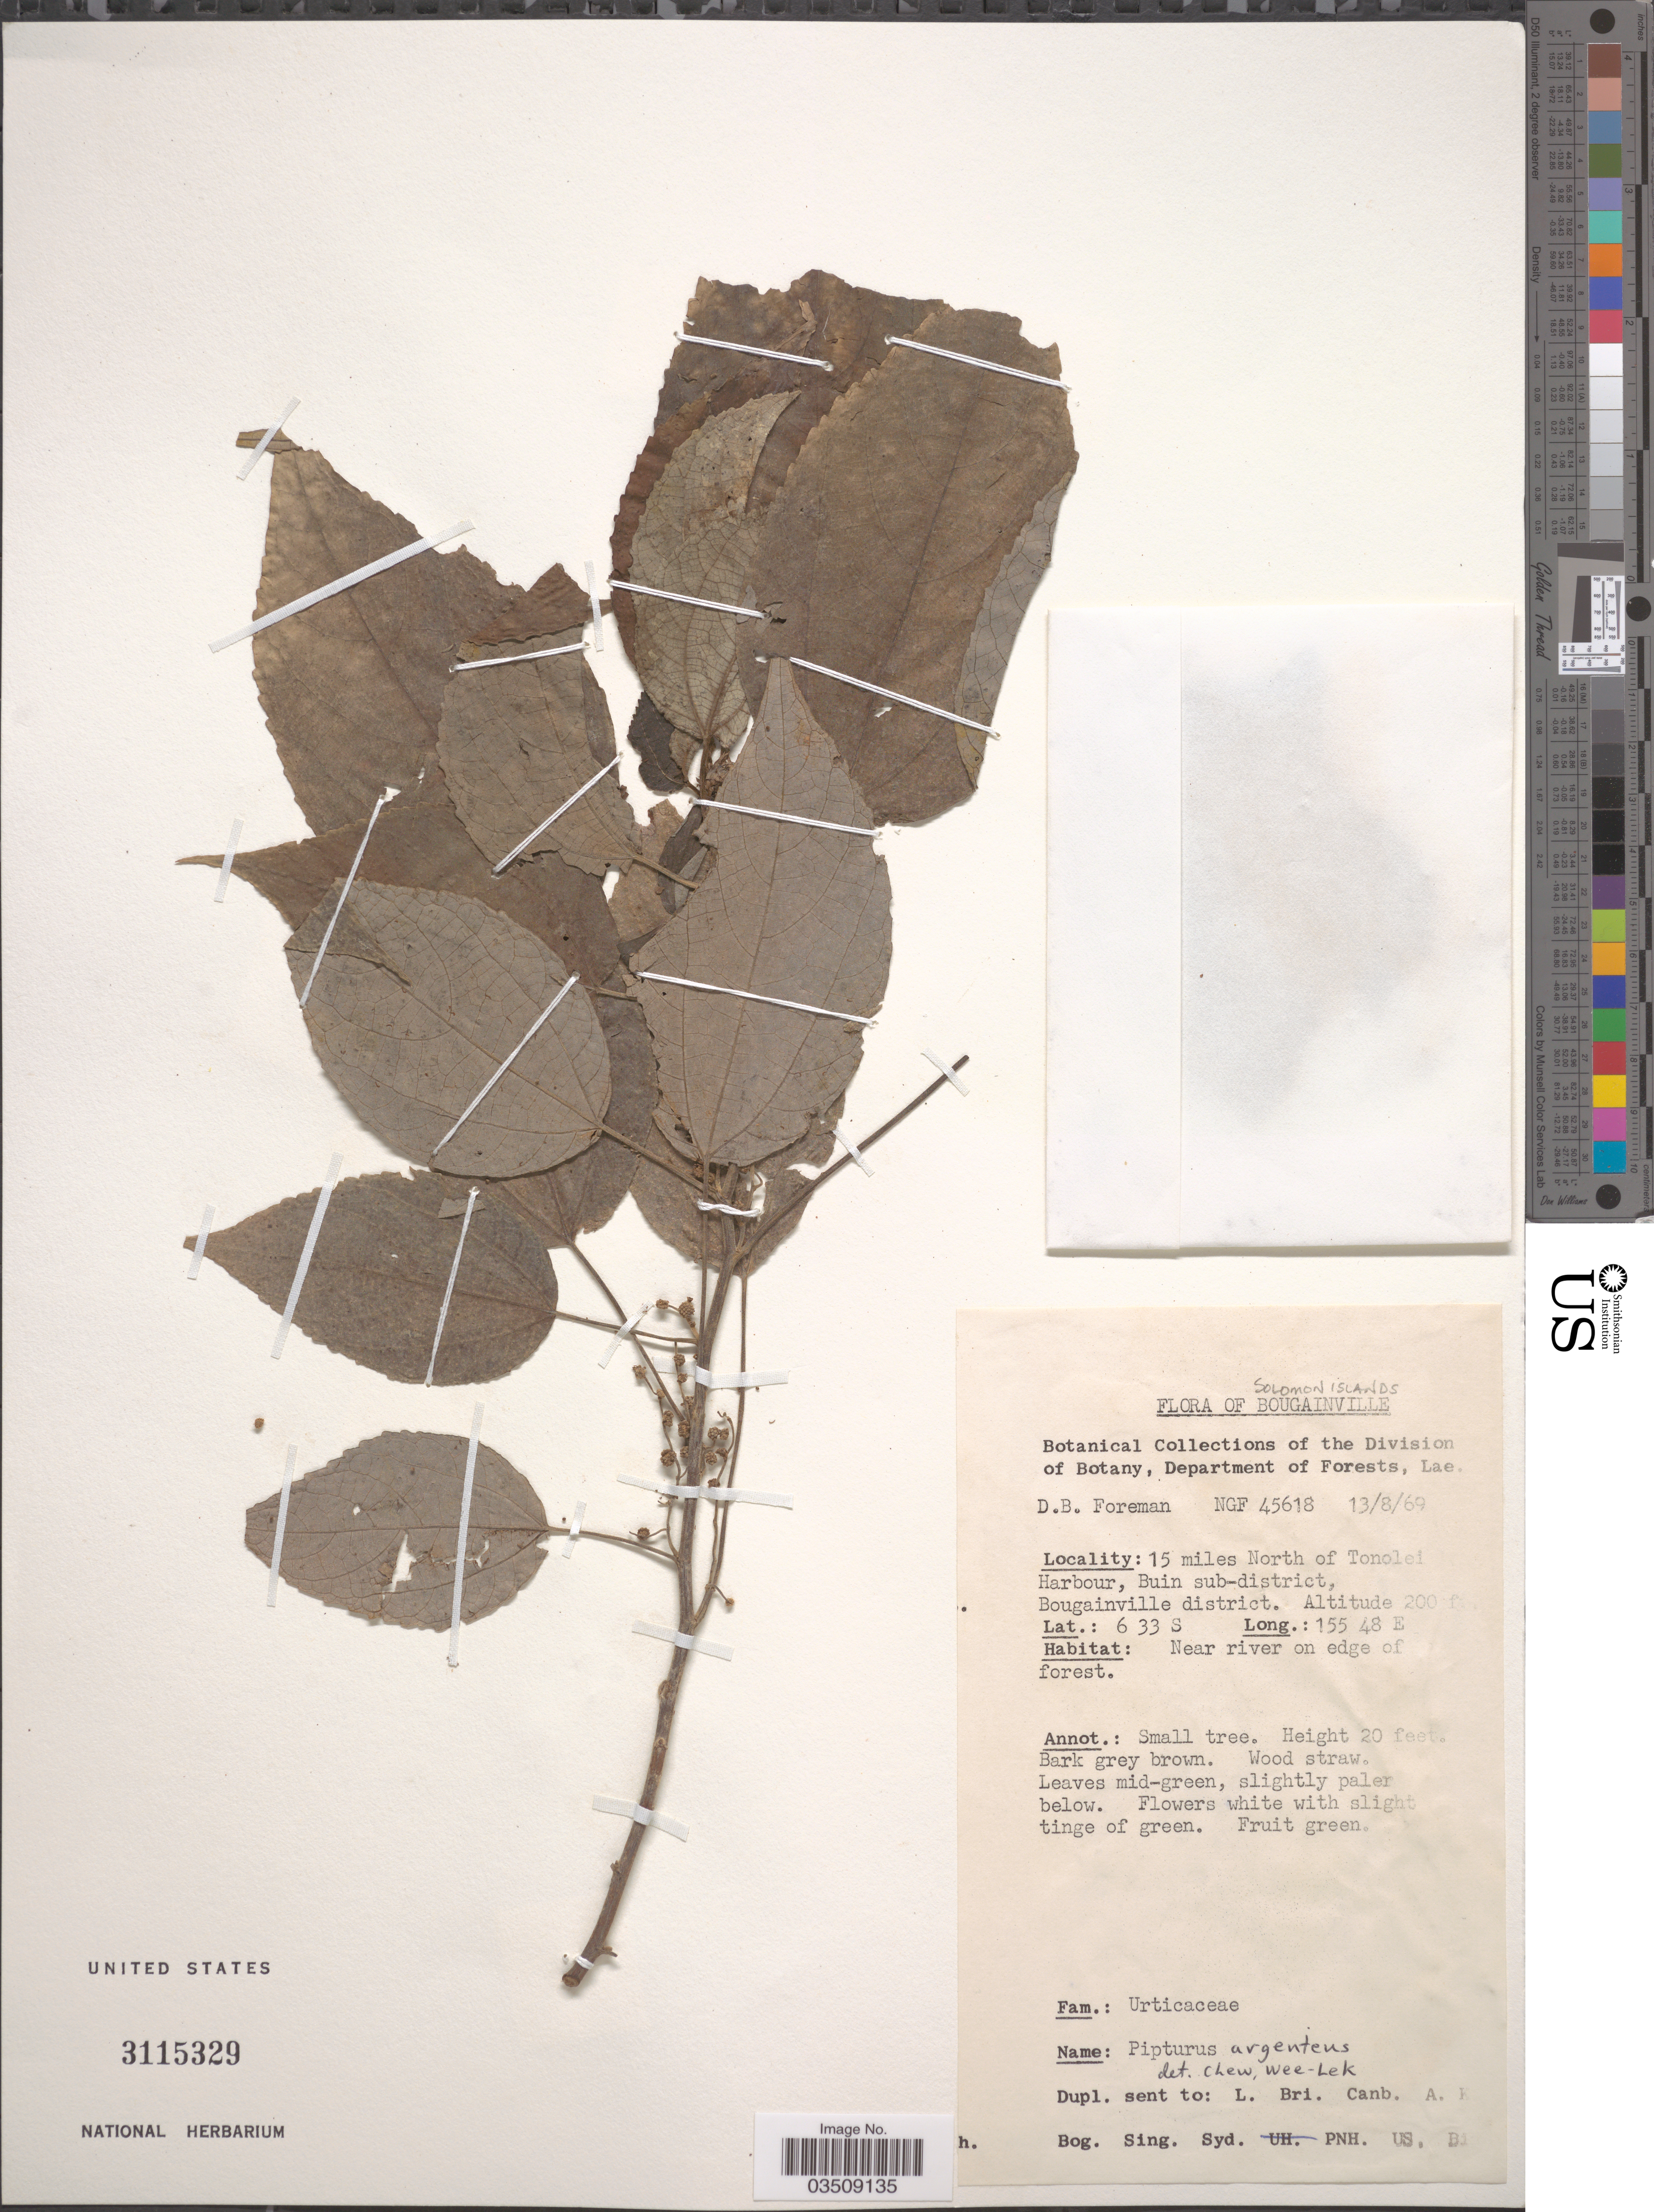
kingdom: Plantae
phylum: Tracheophyta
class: Magnoliopsida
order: Rosales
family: Urticaceae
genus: Pipturus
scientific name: Pipturus argenteus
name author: (G. Forst.) Wedd.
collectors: D. Foreman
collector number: NGF45618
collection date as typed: Transcribed d/m/y: 13/8/69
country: Papua New Guinea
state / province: Bougainville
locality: Solomon Islands. 15 miles North of Tonolei Harbour, Buin sub-district, Bougainville district. Near river on edge of forest.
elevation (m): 61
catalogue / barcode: US 3115329